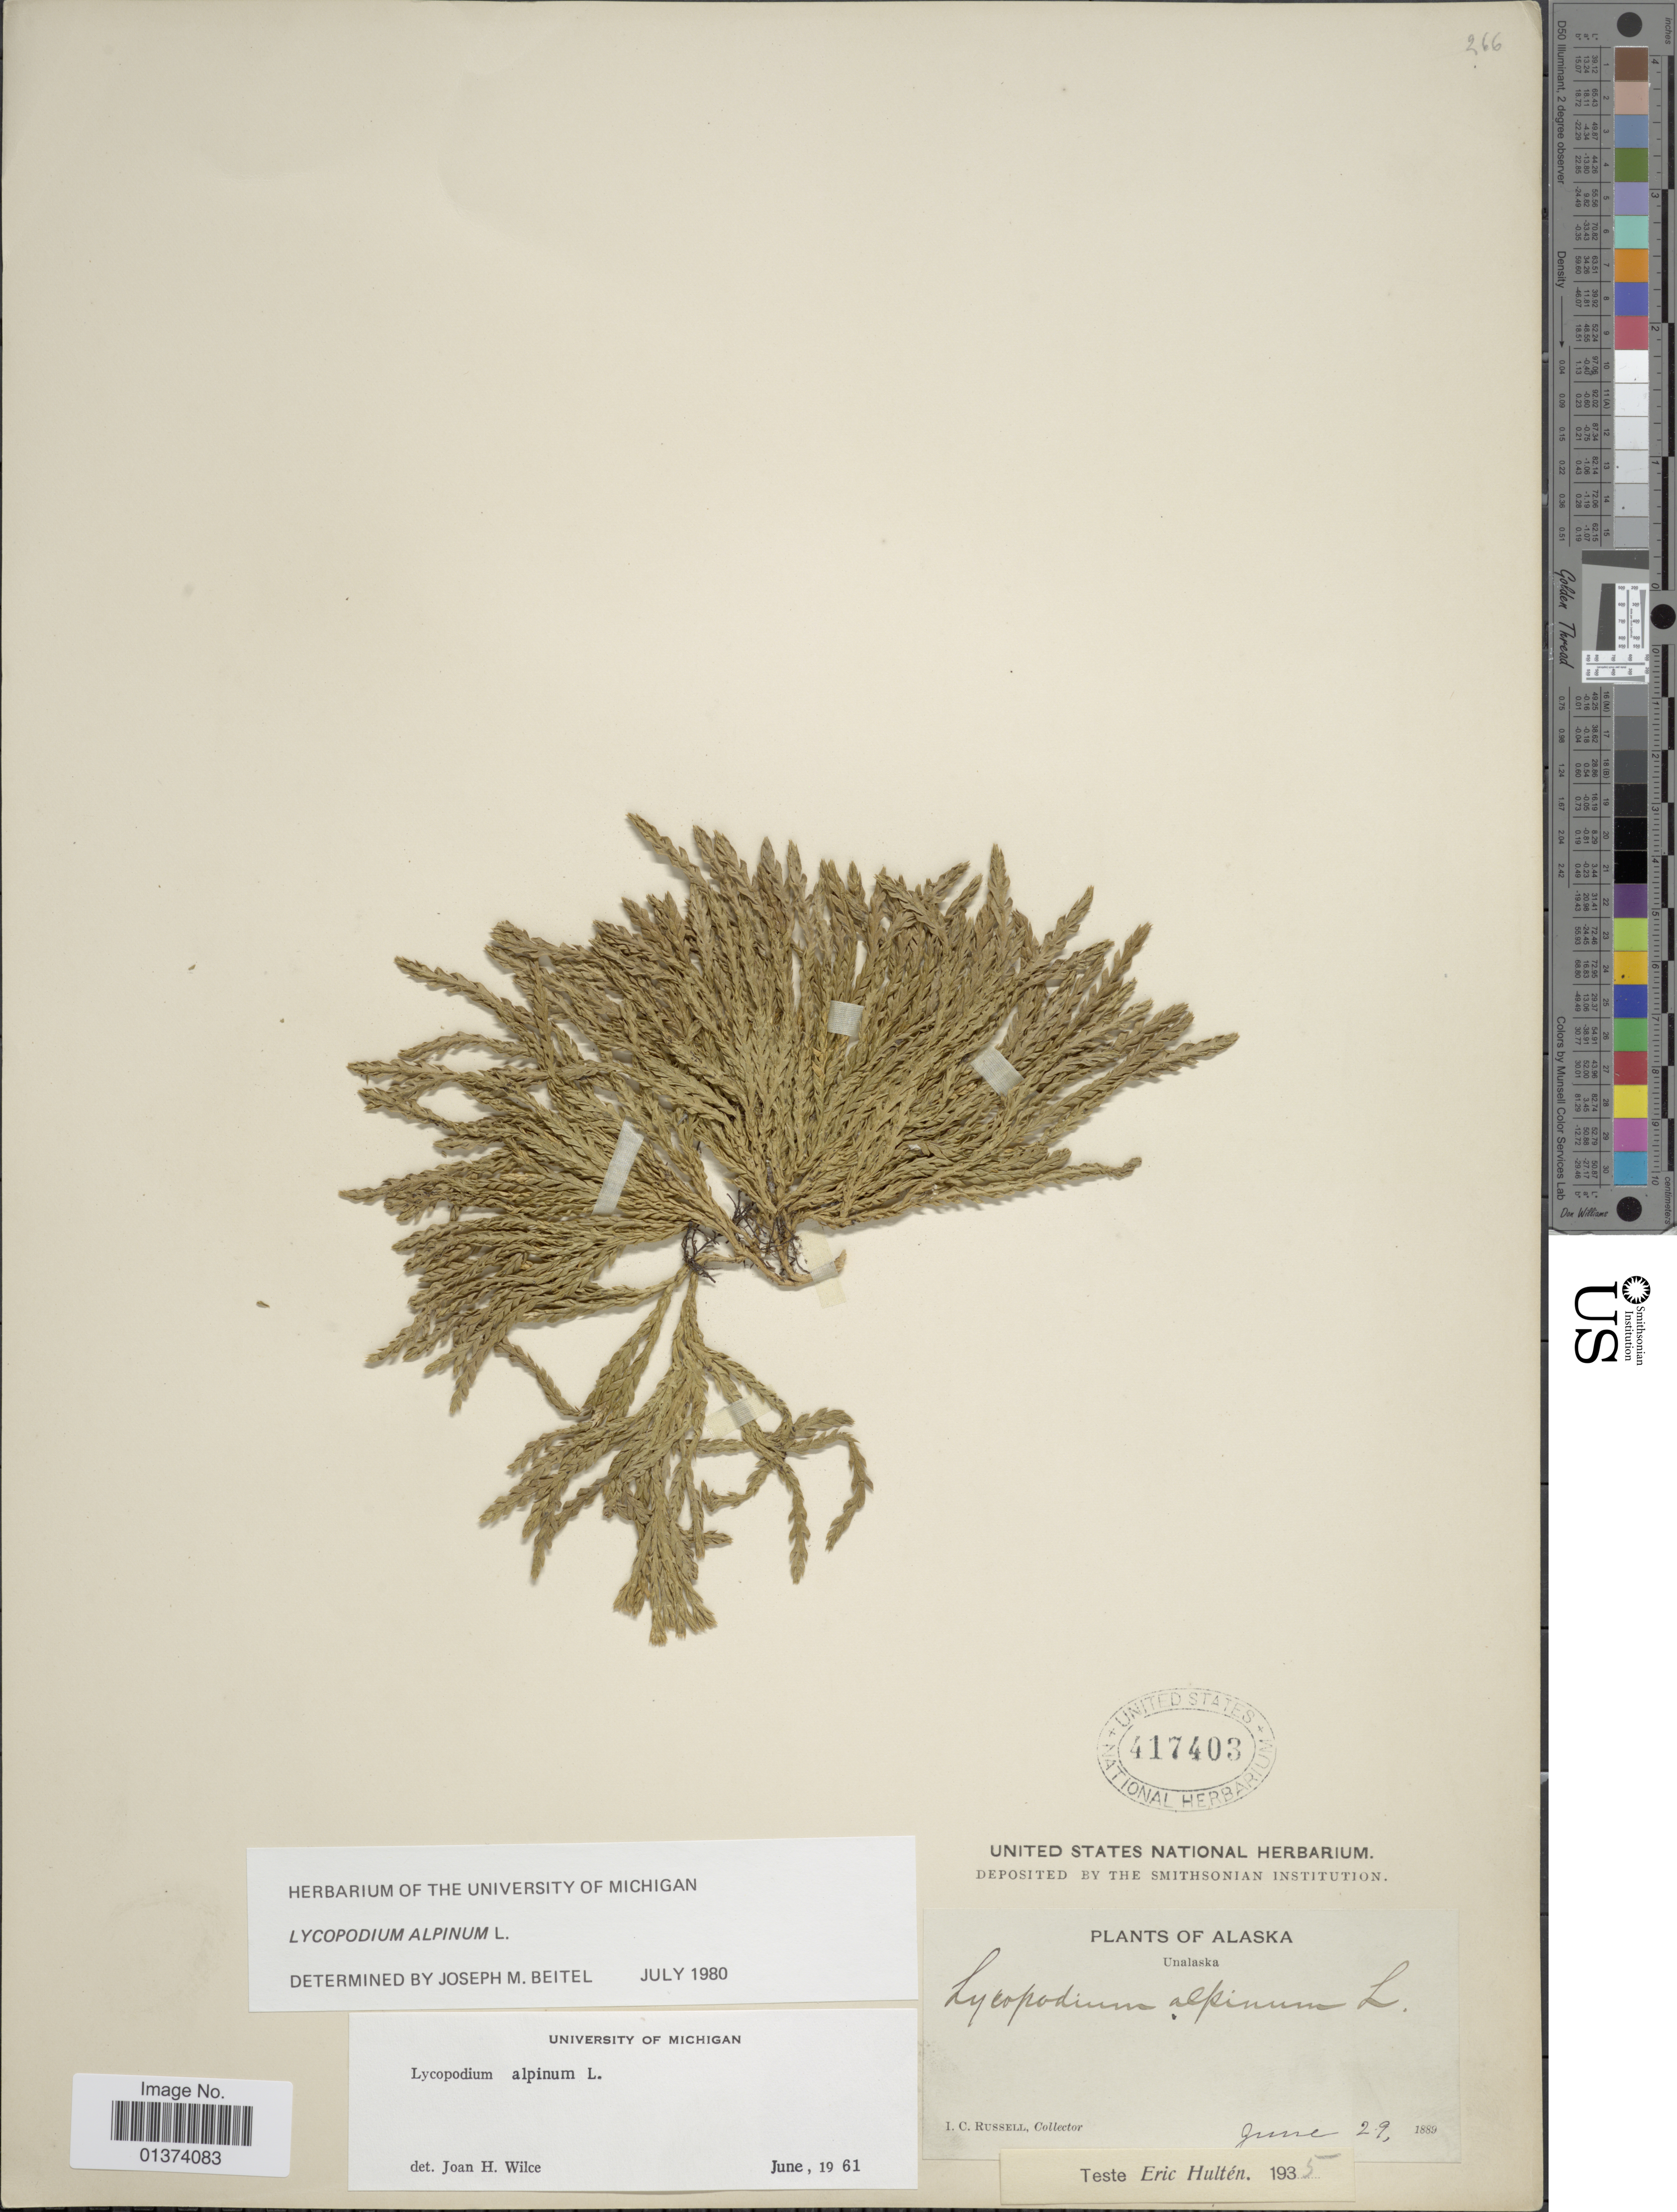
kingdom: Plantae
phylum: Tracheophyta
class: Lycopodiopsida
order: Lycopodiales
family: Lycopodiaceae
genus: Diphasiastrum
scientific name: Diphasiastrum alpinum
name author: (L.) Holub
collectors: I. C. Russell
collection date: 1889-06-29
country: United States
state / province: Alaska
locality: Unalaska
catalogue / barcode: US 417403